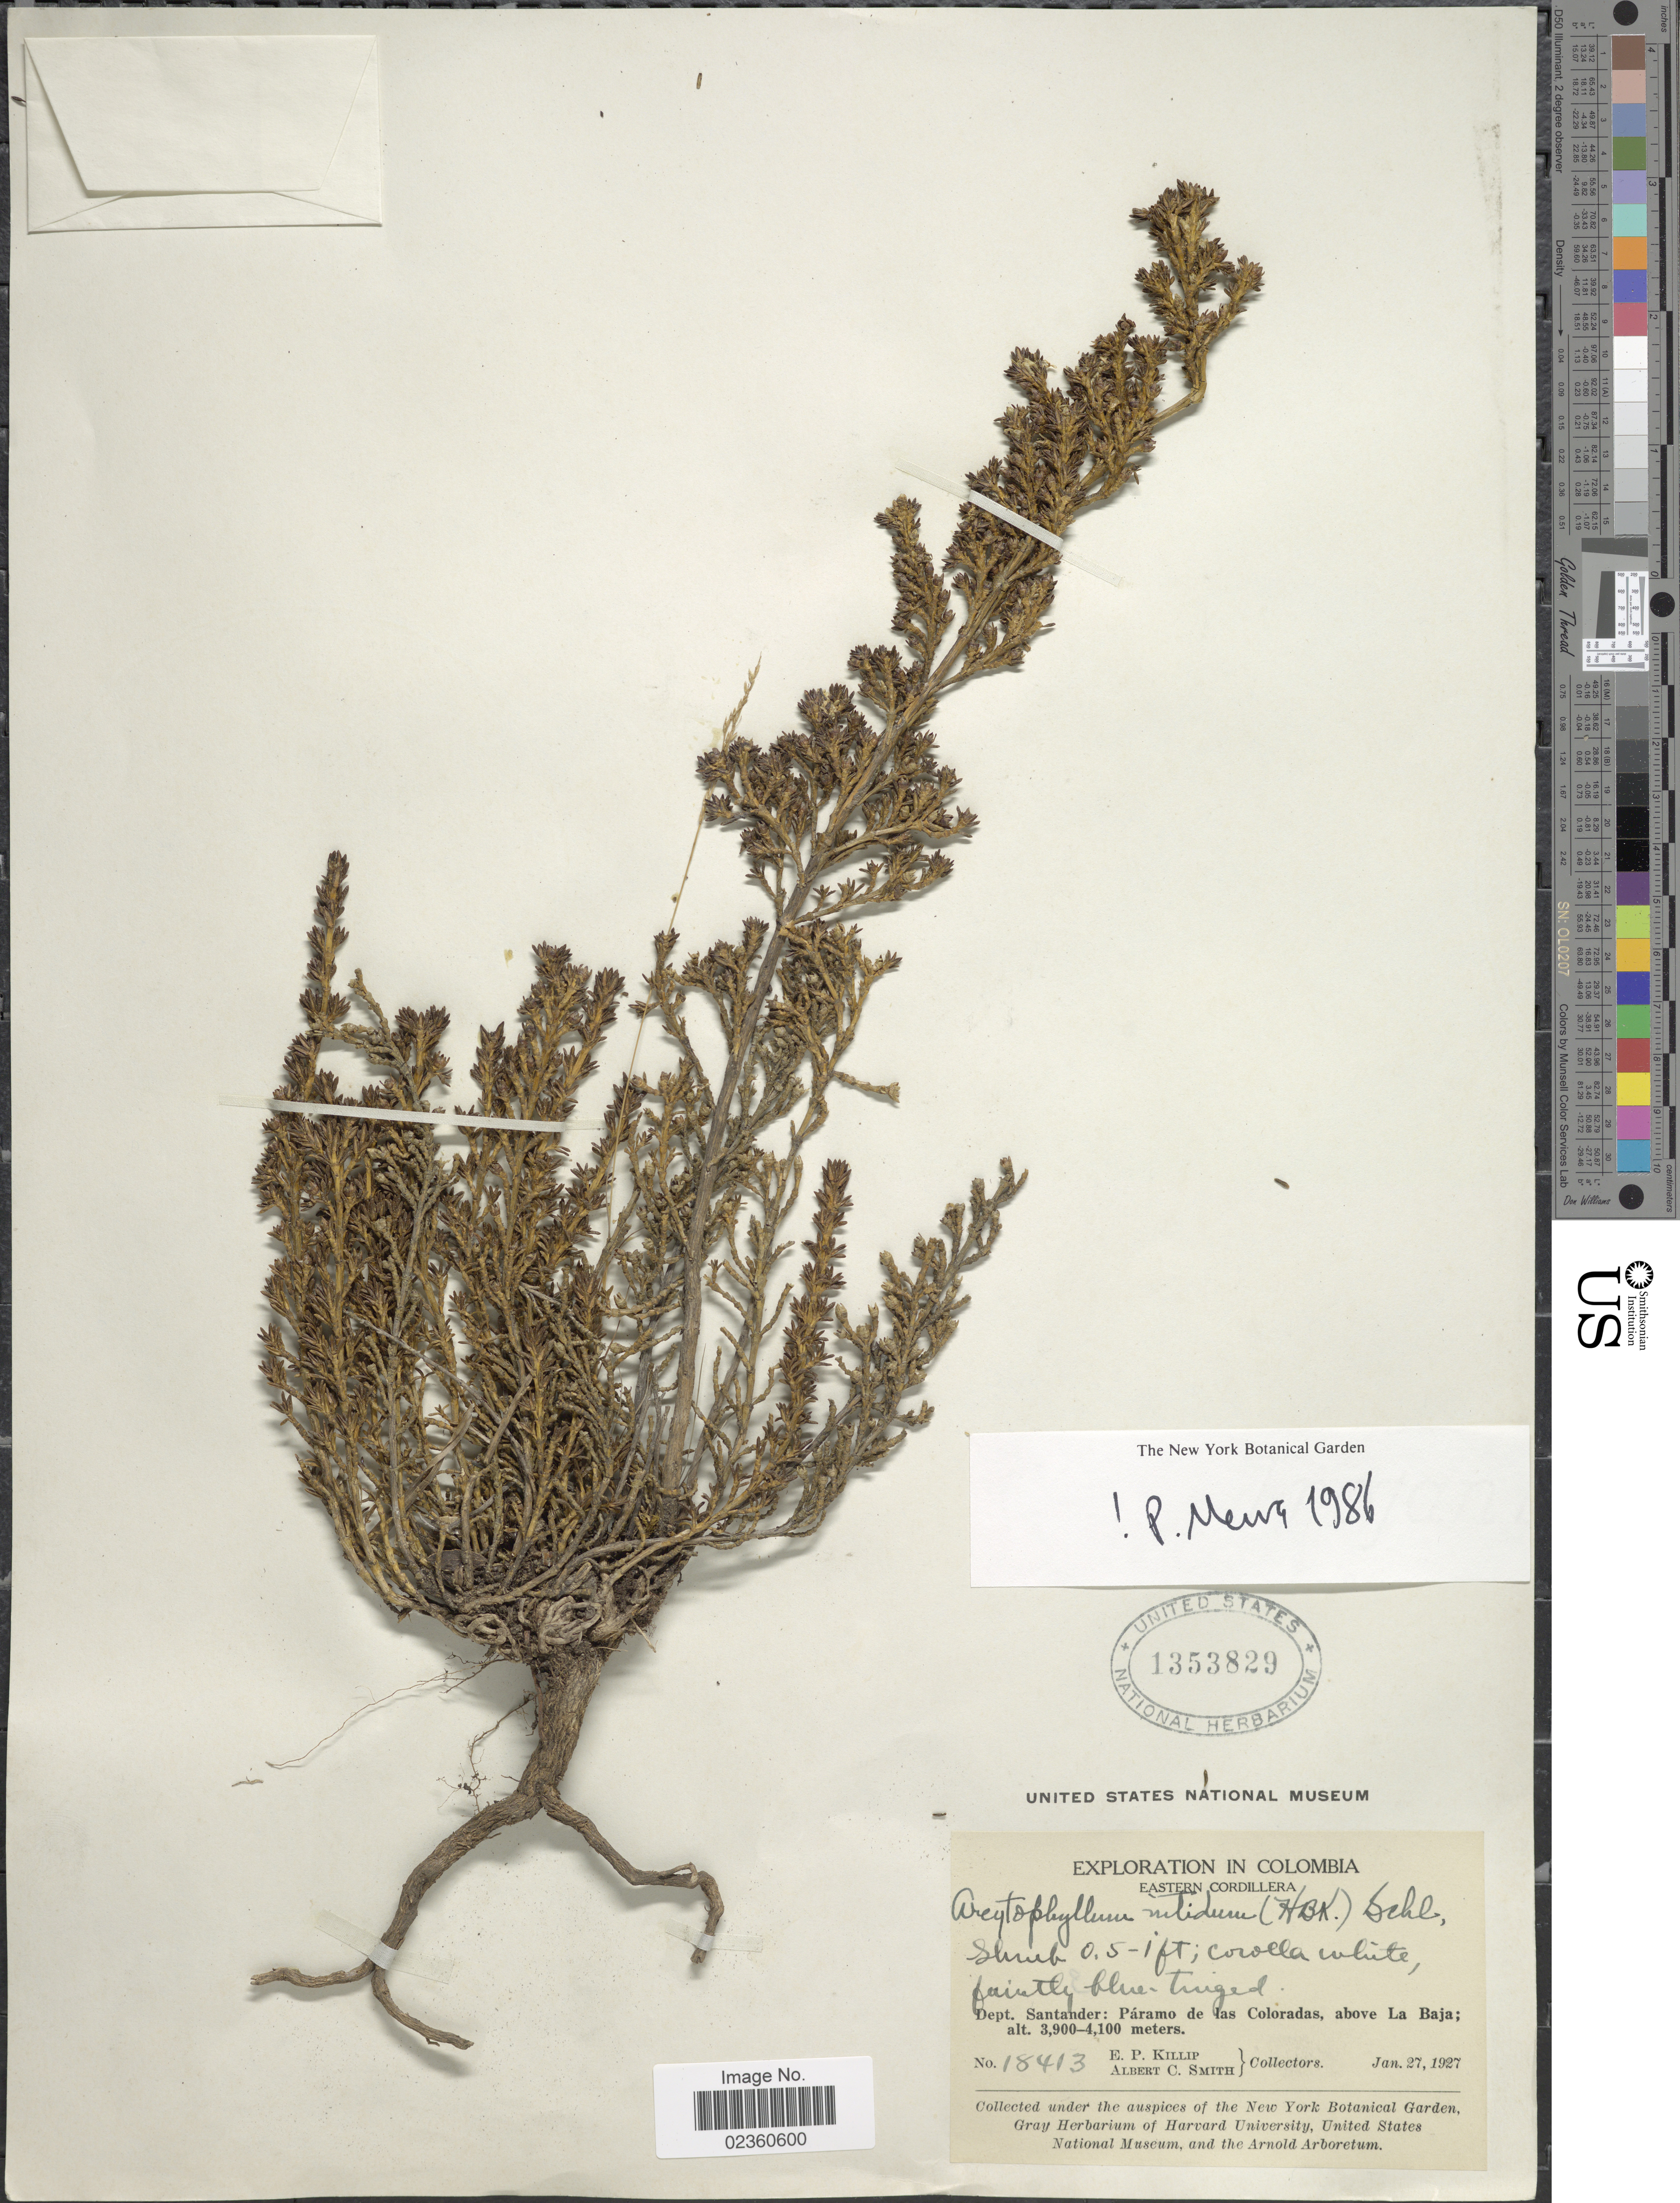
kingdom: Plantae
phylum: Tracheophyta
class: Magnoliopsida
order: Gentianales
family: Rubiaceae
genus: Arcytophyllum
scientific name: Arcytophyllum nitidum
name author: (Kunth) Schltdl.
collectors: E. P. Killip & A. C. Smith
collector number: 18413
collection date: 1927-01-27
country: Colombia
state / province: Santander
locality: Eastern Cordillera, Dept. Santander: Páramo de las Coloradas, above La Baja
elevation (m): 3900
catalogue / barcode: US 1353829